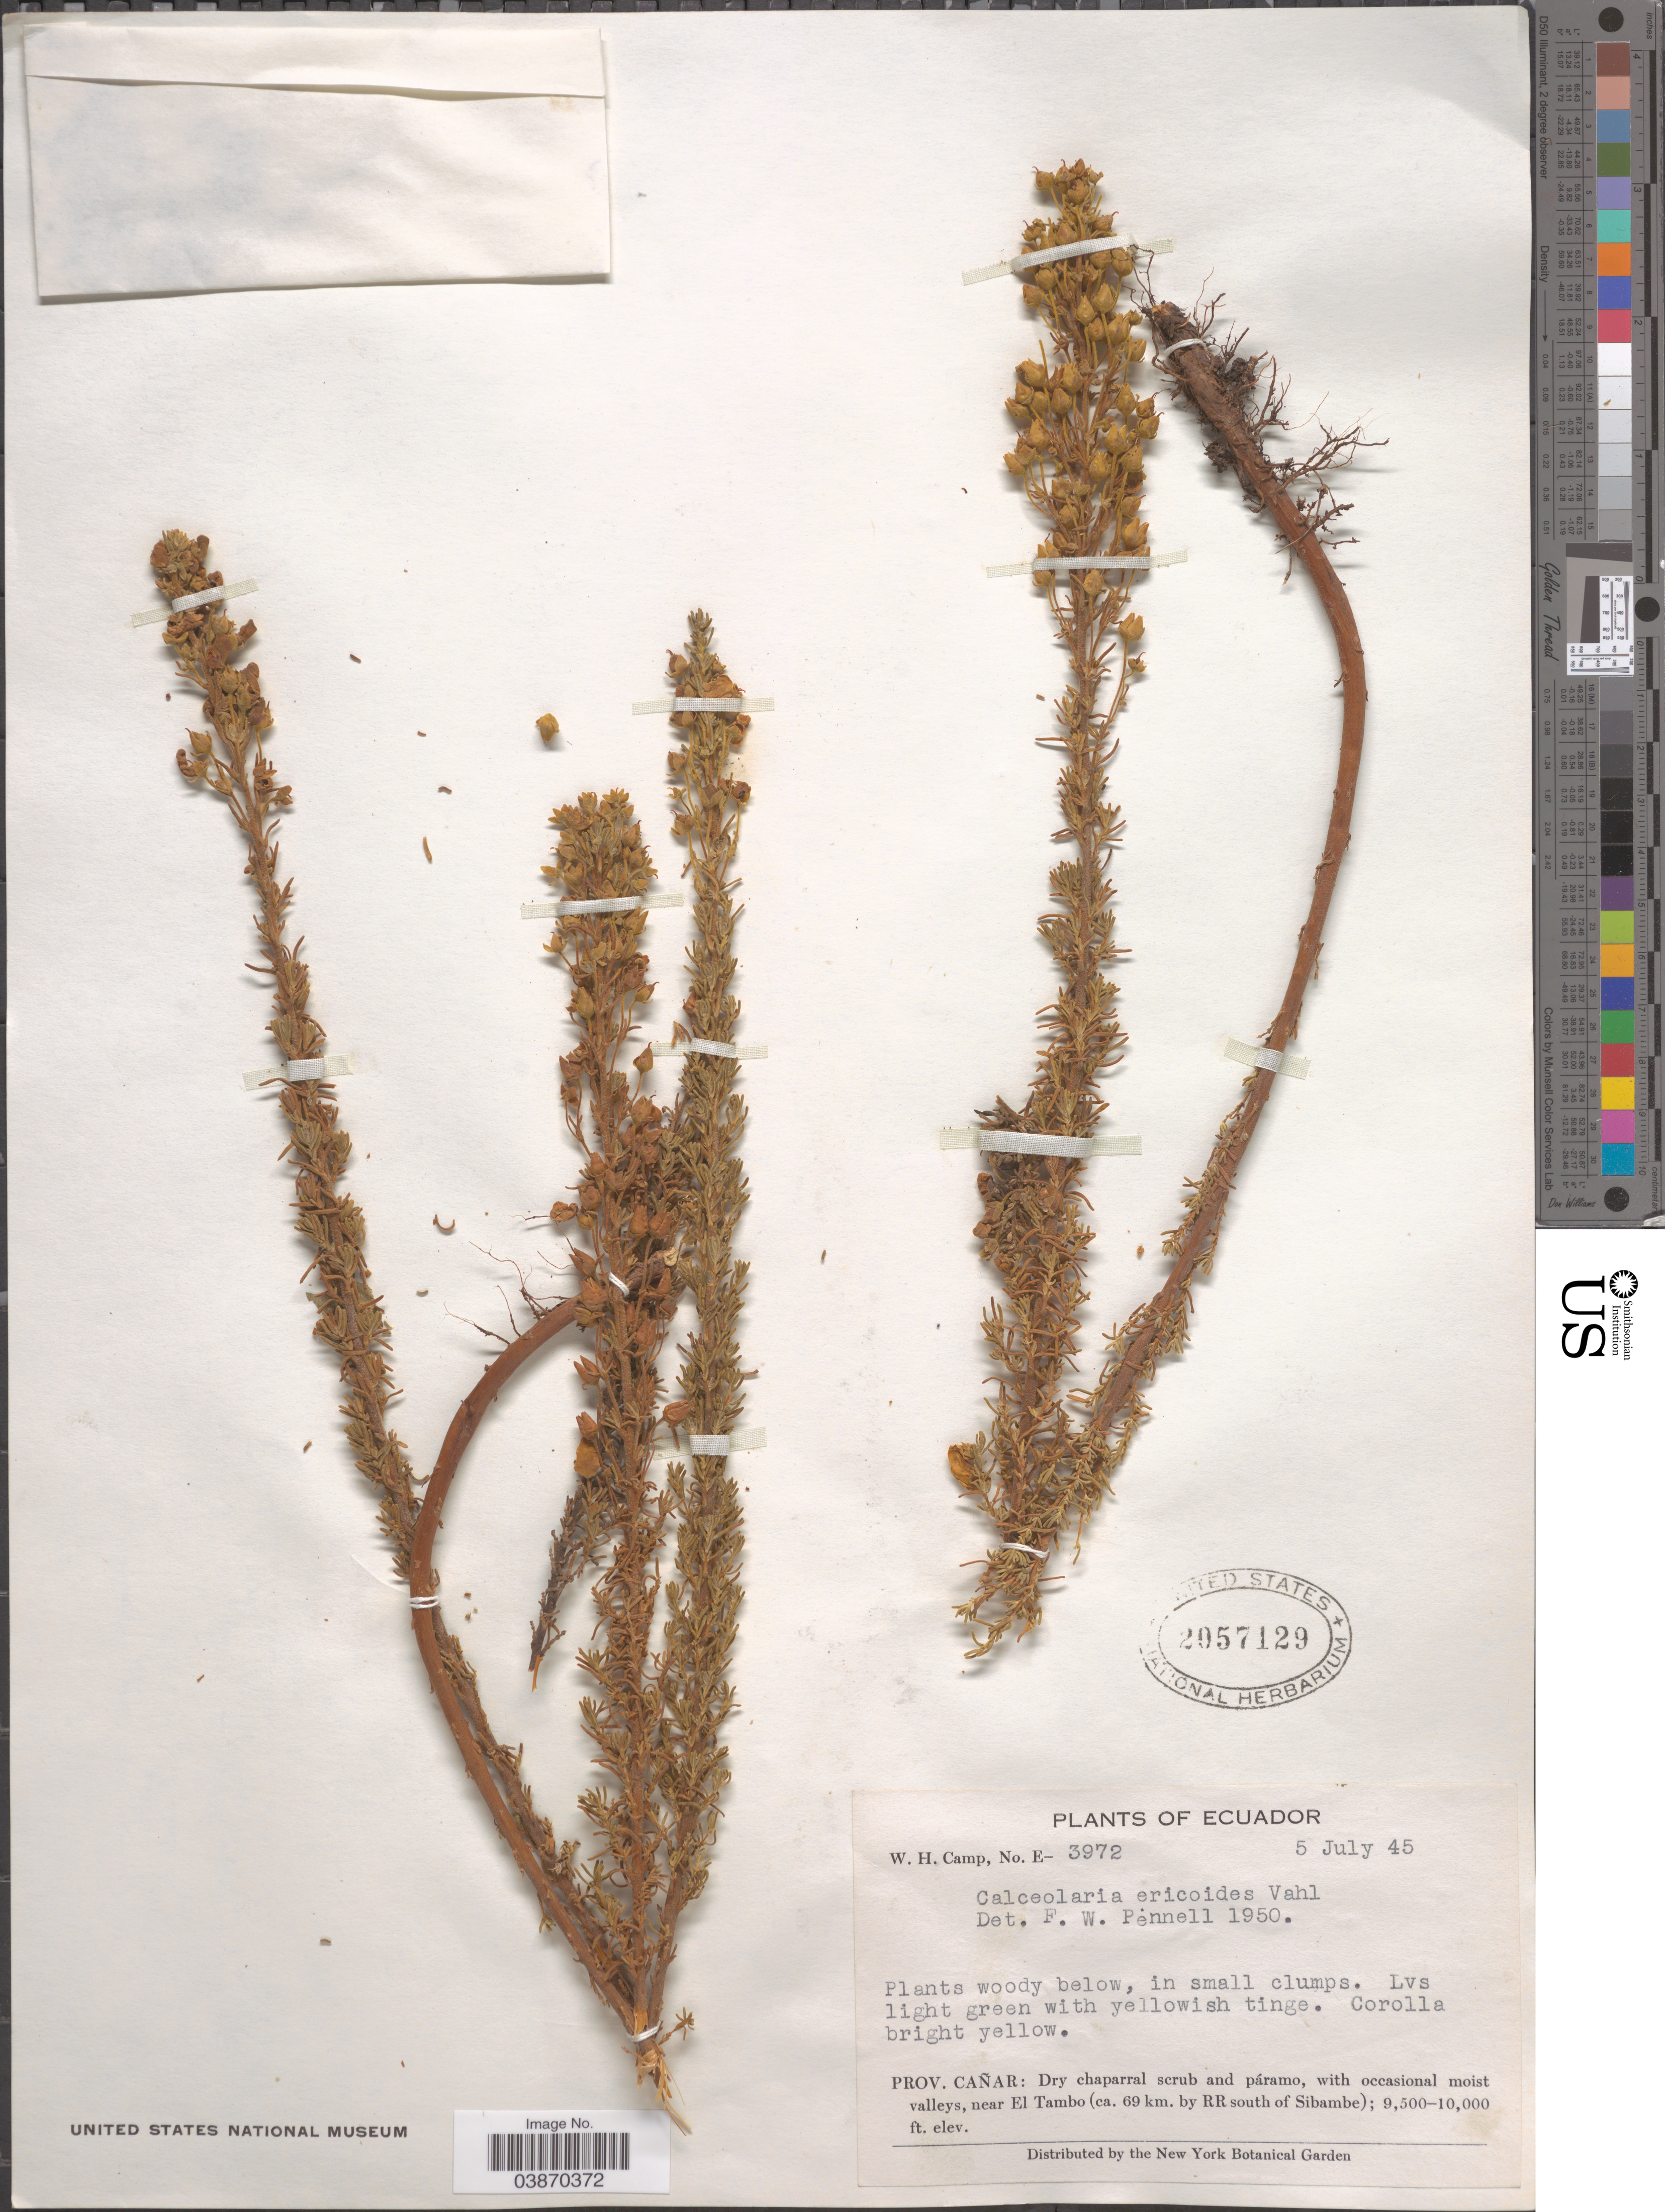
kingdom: Plantae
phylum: Tracheophyta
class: Magnoliopsida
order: Lamiales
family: Calceolariaceae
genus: Calceolaria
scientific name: Calceolaria ericoides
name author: Juss. ex Vahl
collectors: W. H. Camp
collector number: E-3972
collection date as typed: Transcribed d/m/y: 5/7/45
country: Ecuador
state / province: Cañar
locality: Near El Tambo (ca. 69 km. by RR south of Sibambe).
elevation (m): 2896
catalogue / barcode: US 2057129